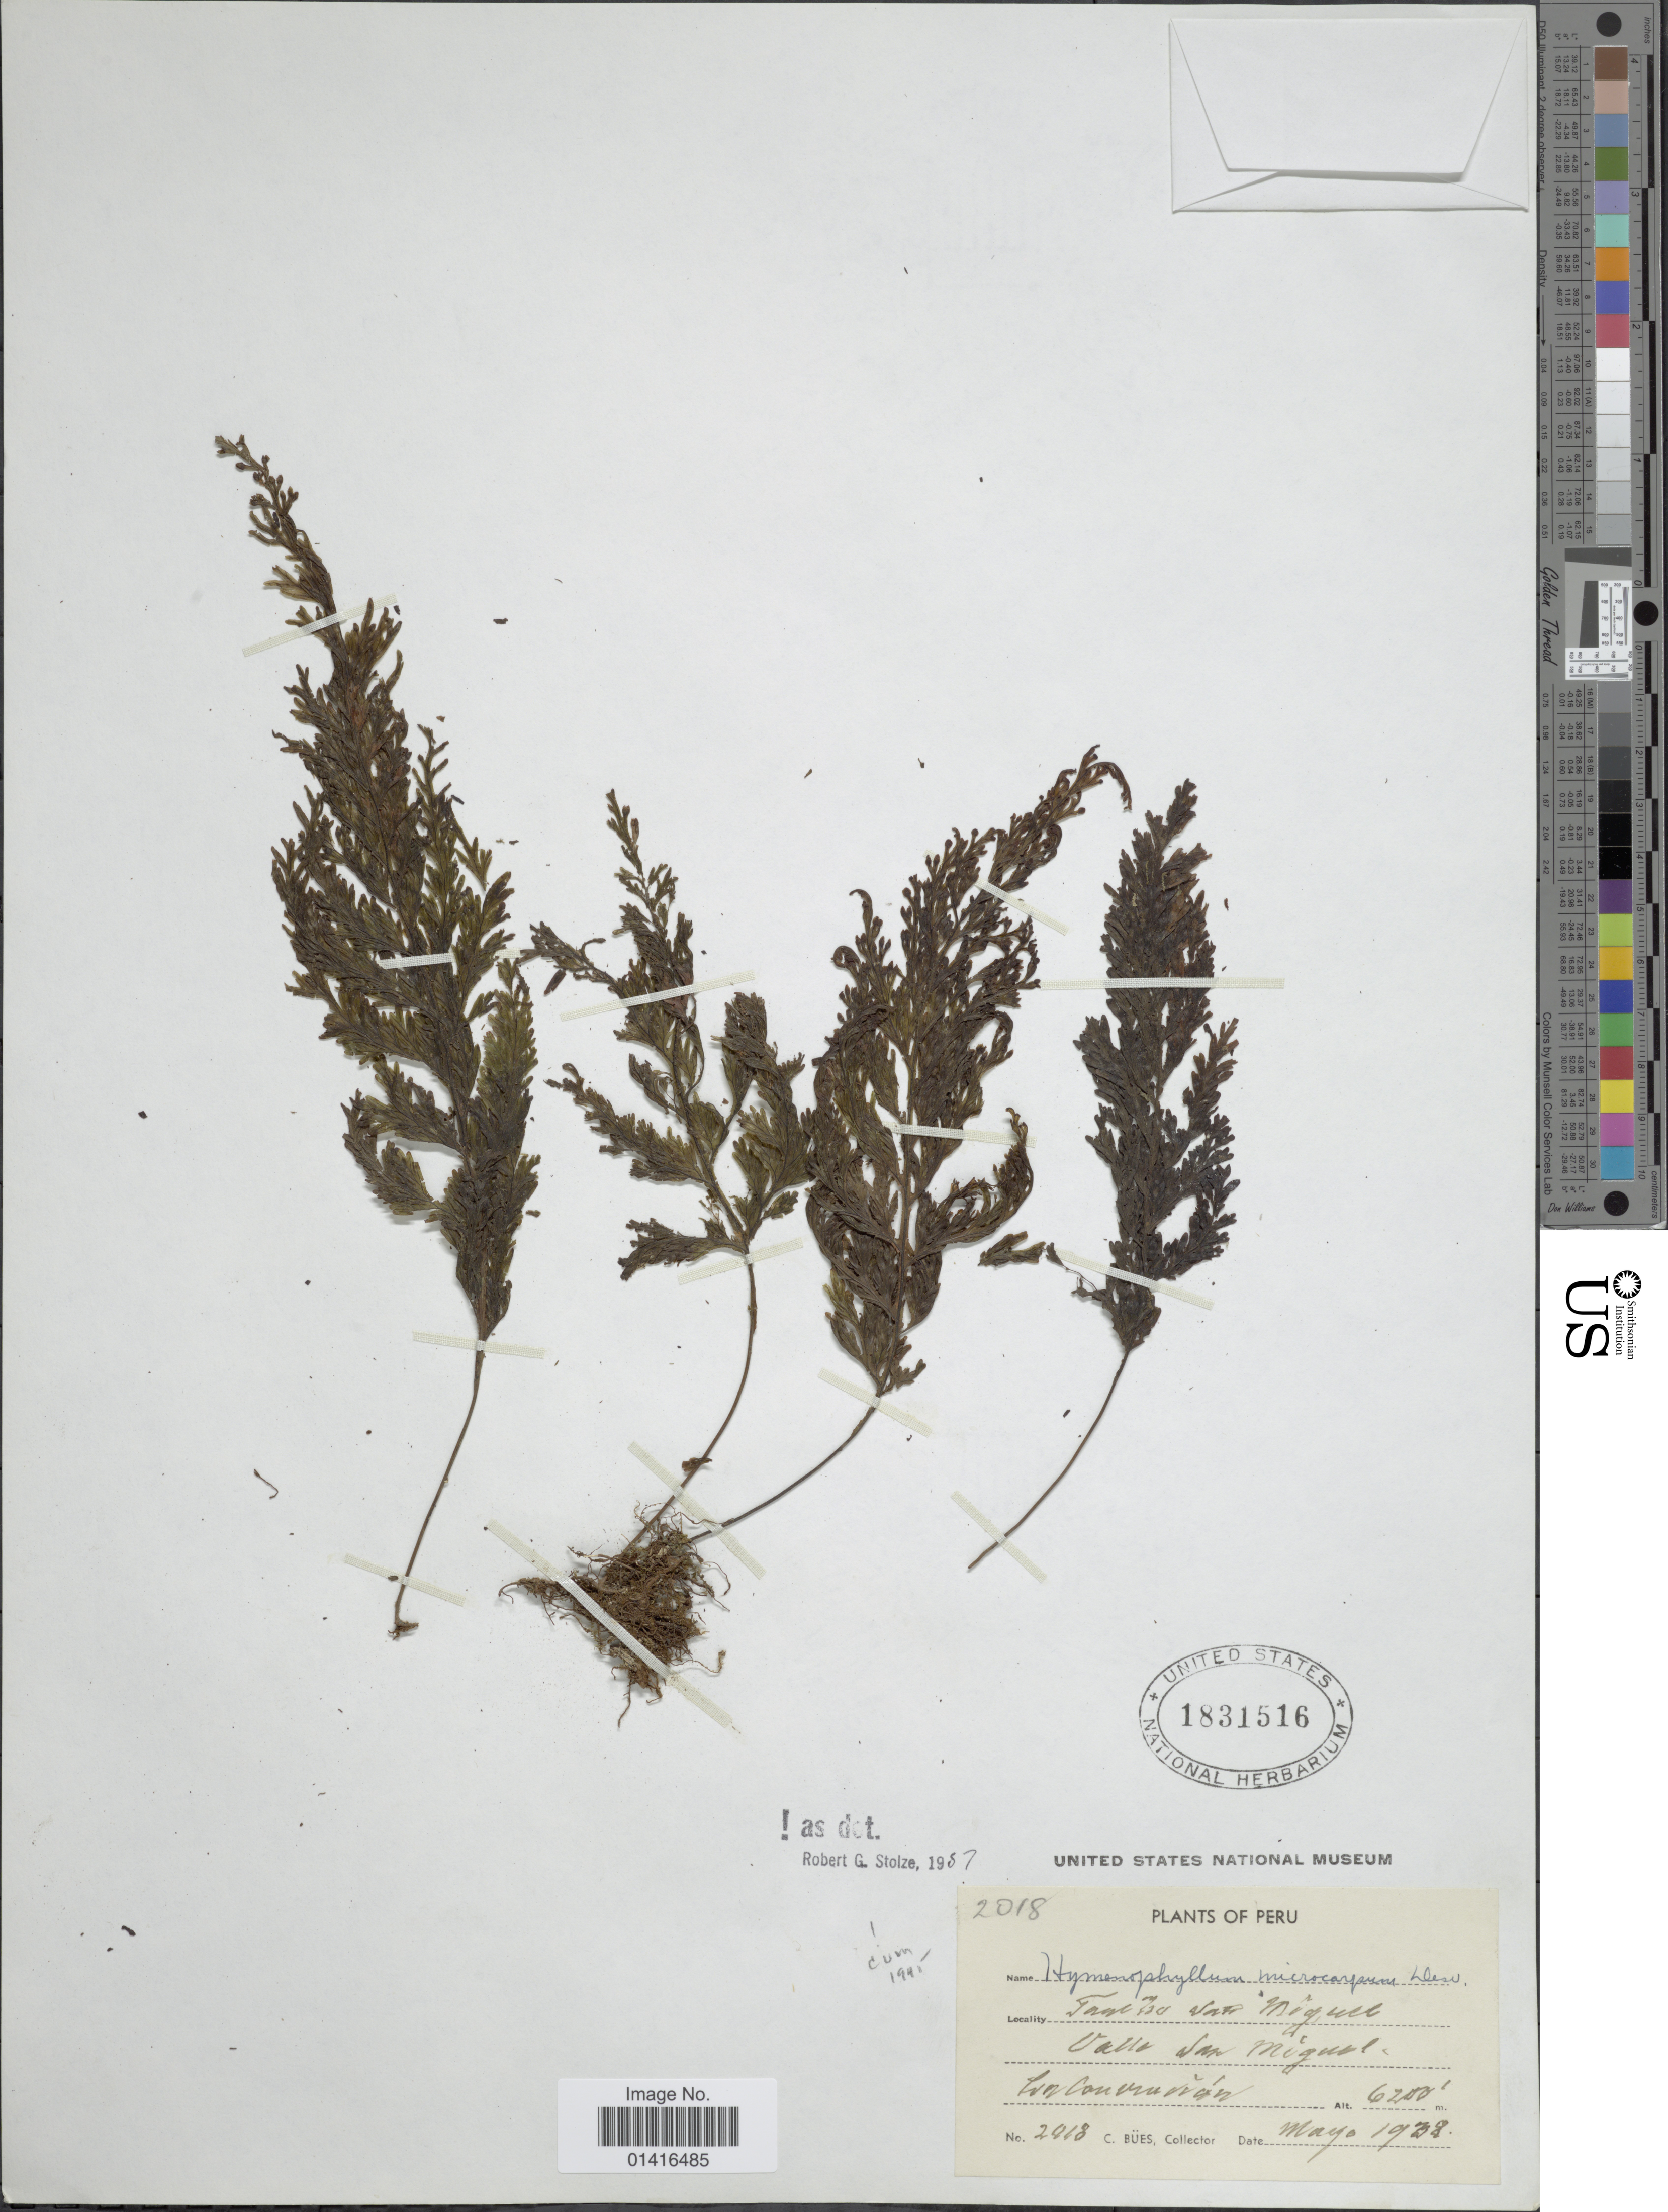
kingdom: Plantae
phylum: Tracheophyta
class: Polypodiopsida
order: Hymenophyllales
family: Hymenophyllaceae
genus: Hymenophyllum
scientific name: Hymenophyllum microcarpum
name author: (Desv.) Lellinger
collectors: C. Bues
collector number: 2418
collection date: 1939-05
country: Peru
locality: Tambo San Miguel, Valle San Miguel. La Convencón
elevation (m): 6200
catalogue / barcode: US 1831516